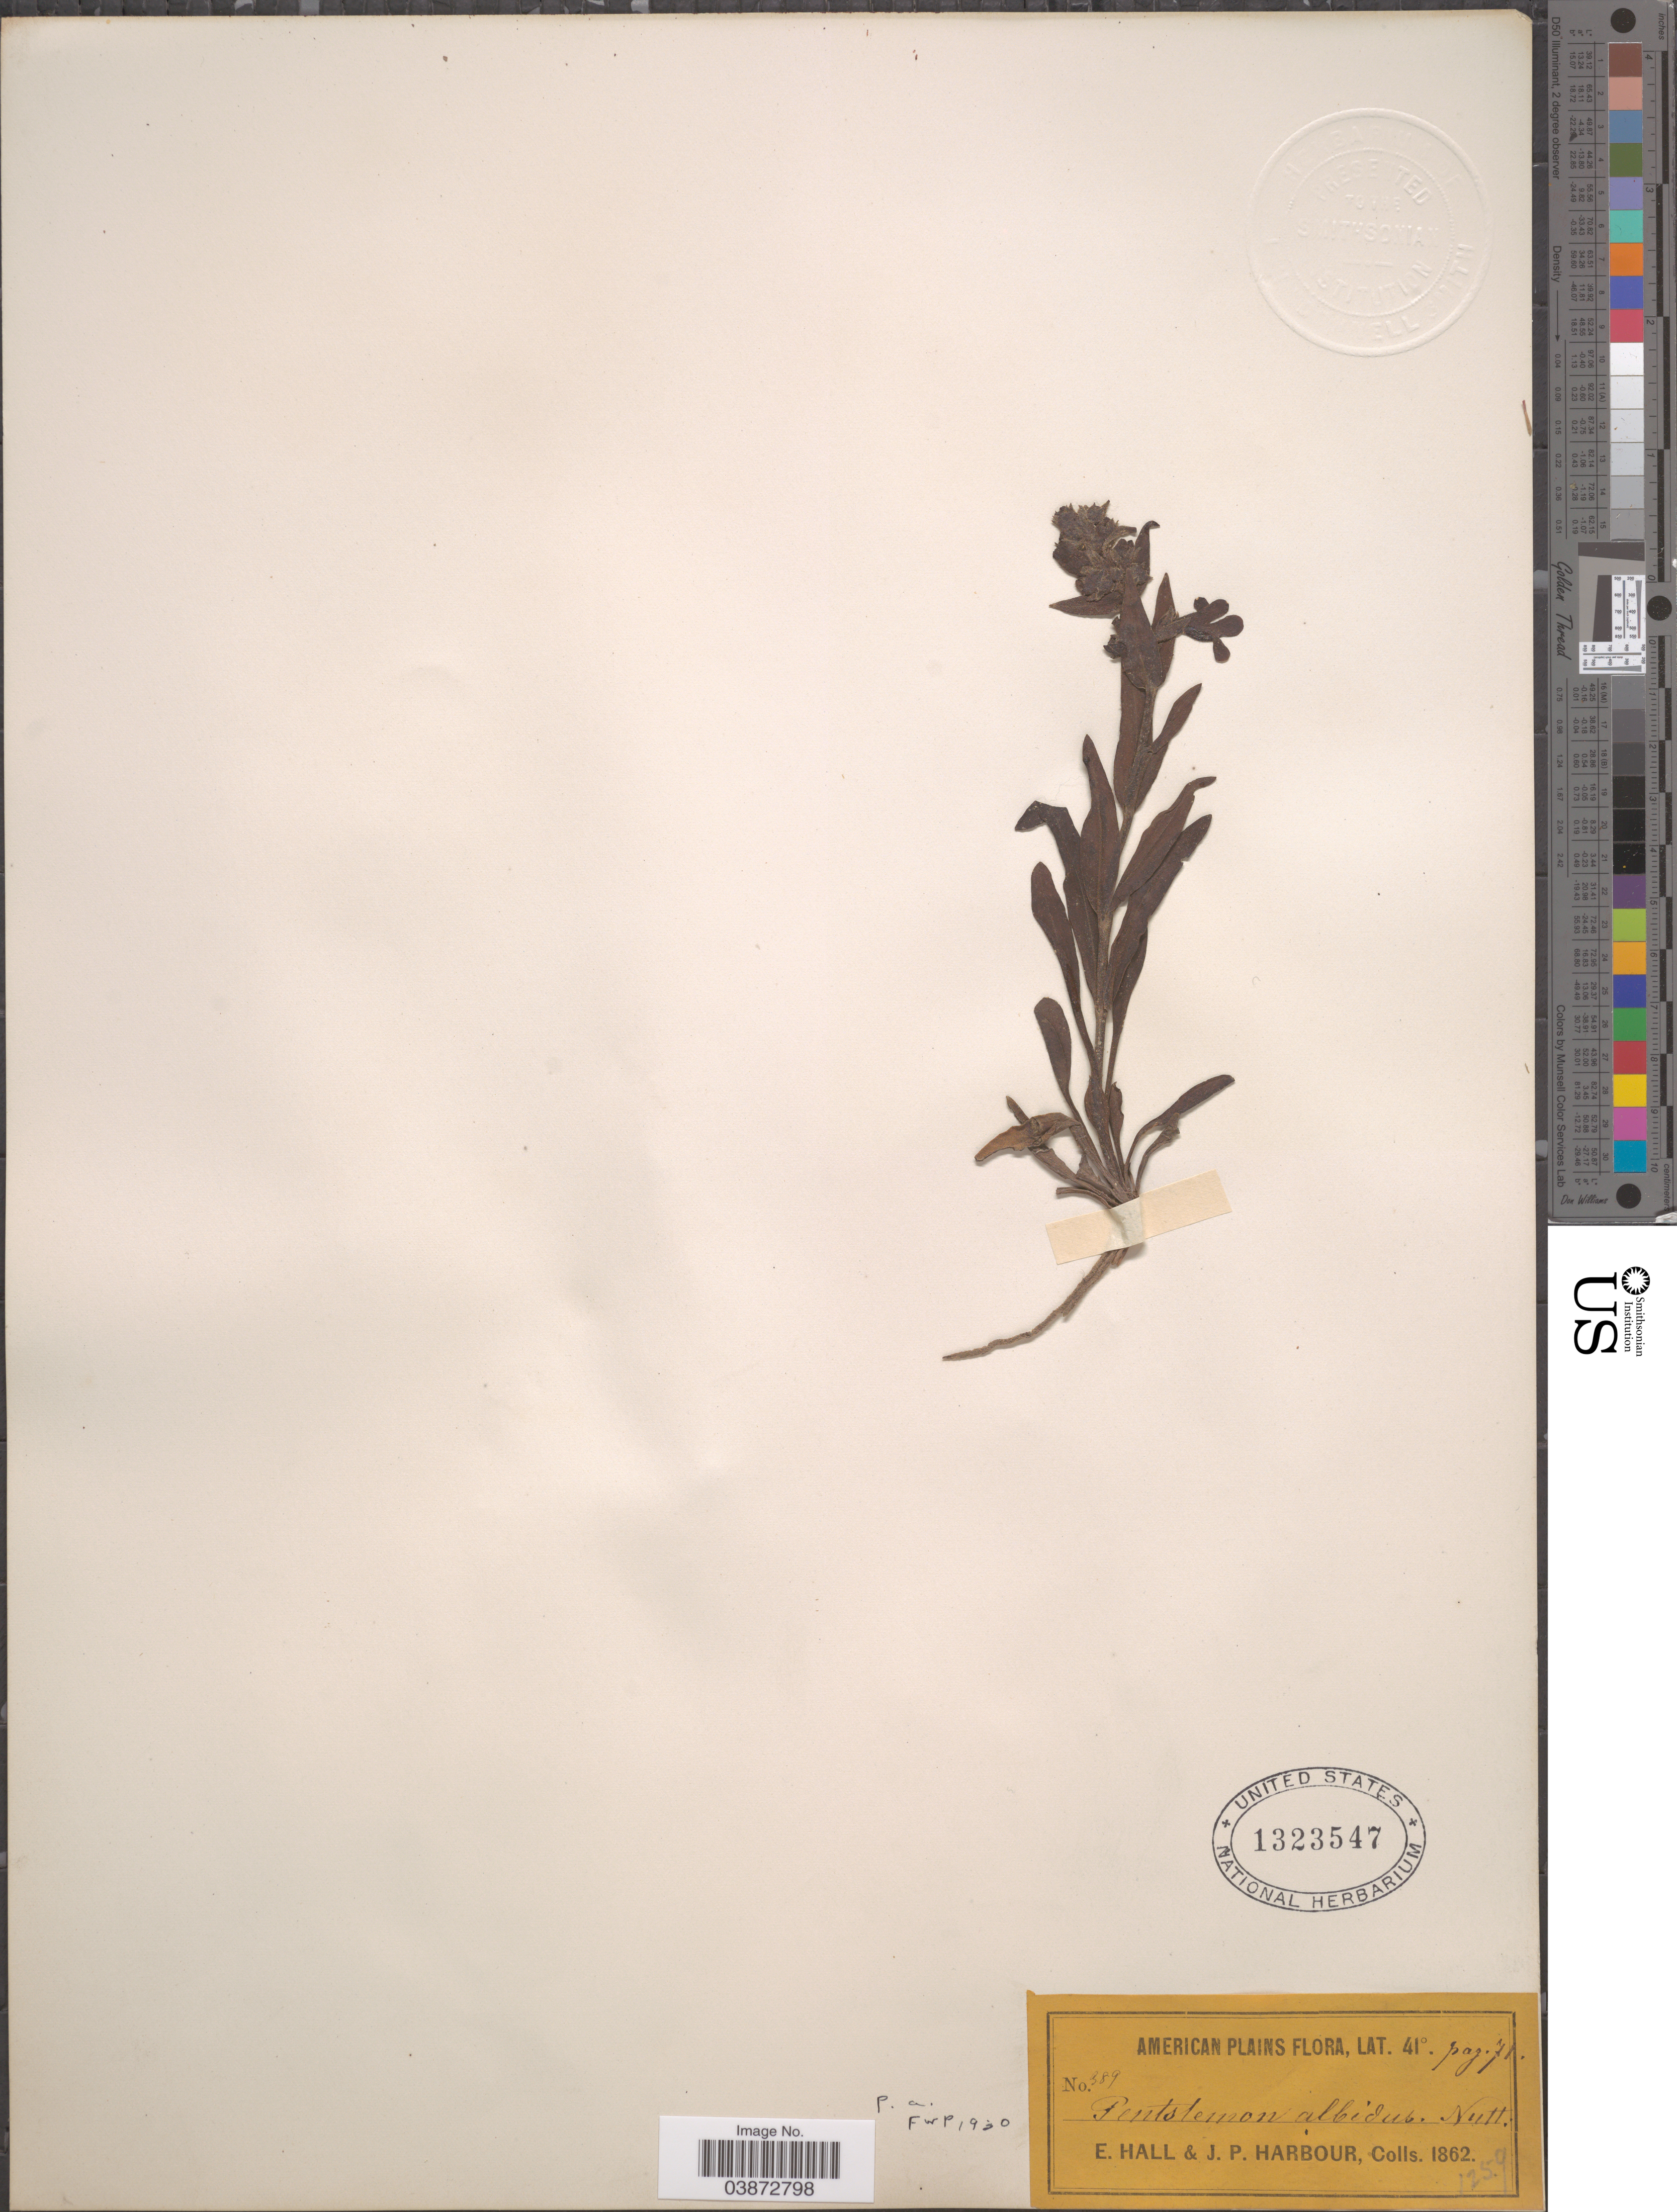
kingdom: Plantae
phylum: Tracheophyta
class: Magnoliopsida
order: Lamiales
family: Plantaginaceae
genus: Penstemon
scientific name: Penstemon albidus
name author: Nutt.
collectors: E. Hall & J. Harbour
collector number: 389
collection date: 1862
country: United States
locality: American Plains.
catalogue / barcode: US 1323547